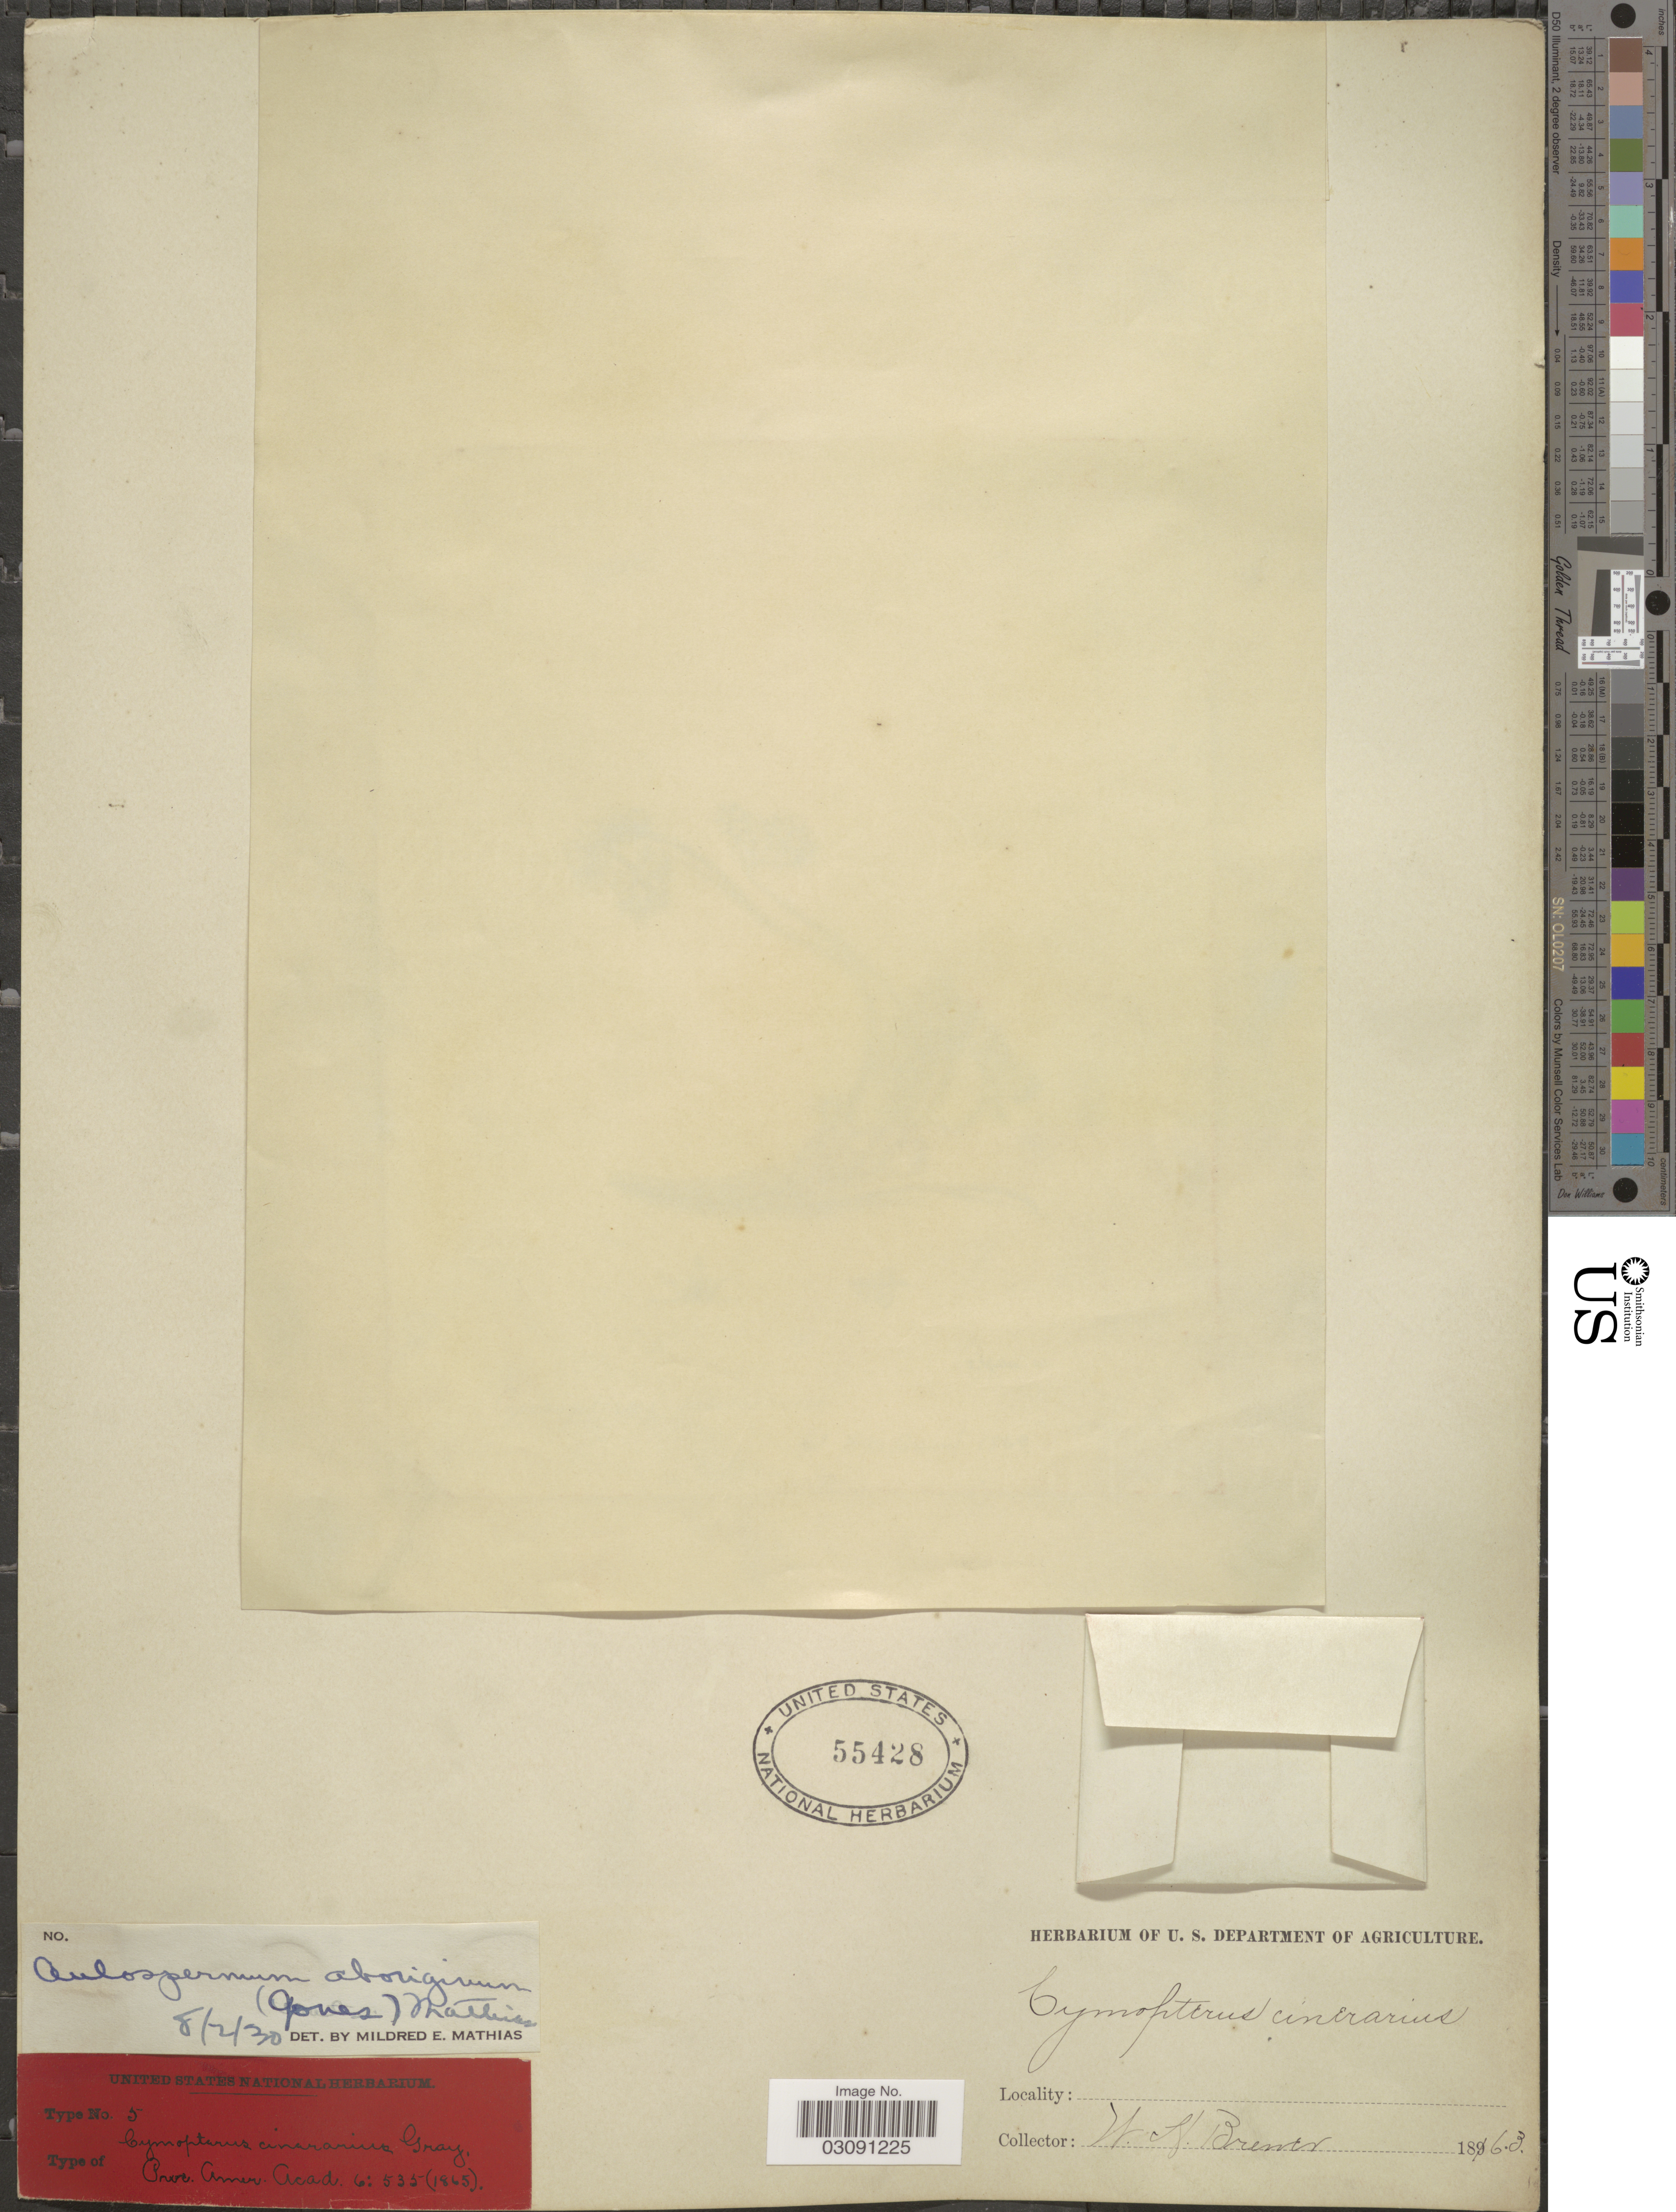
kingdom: Plantae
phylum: Tracheophyta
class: Magnoliopsida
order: Apiales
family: Apiaceae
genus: Cymopterus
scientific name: Cymopterus aboriginum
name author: M.E. Jones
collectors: W. H. Brewer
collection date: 1863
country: United States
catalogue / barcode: US 55428